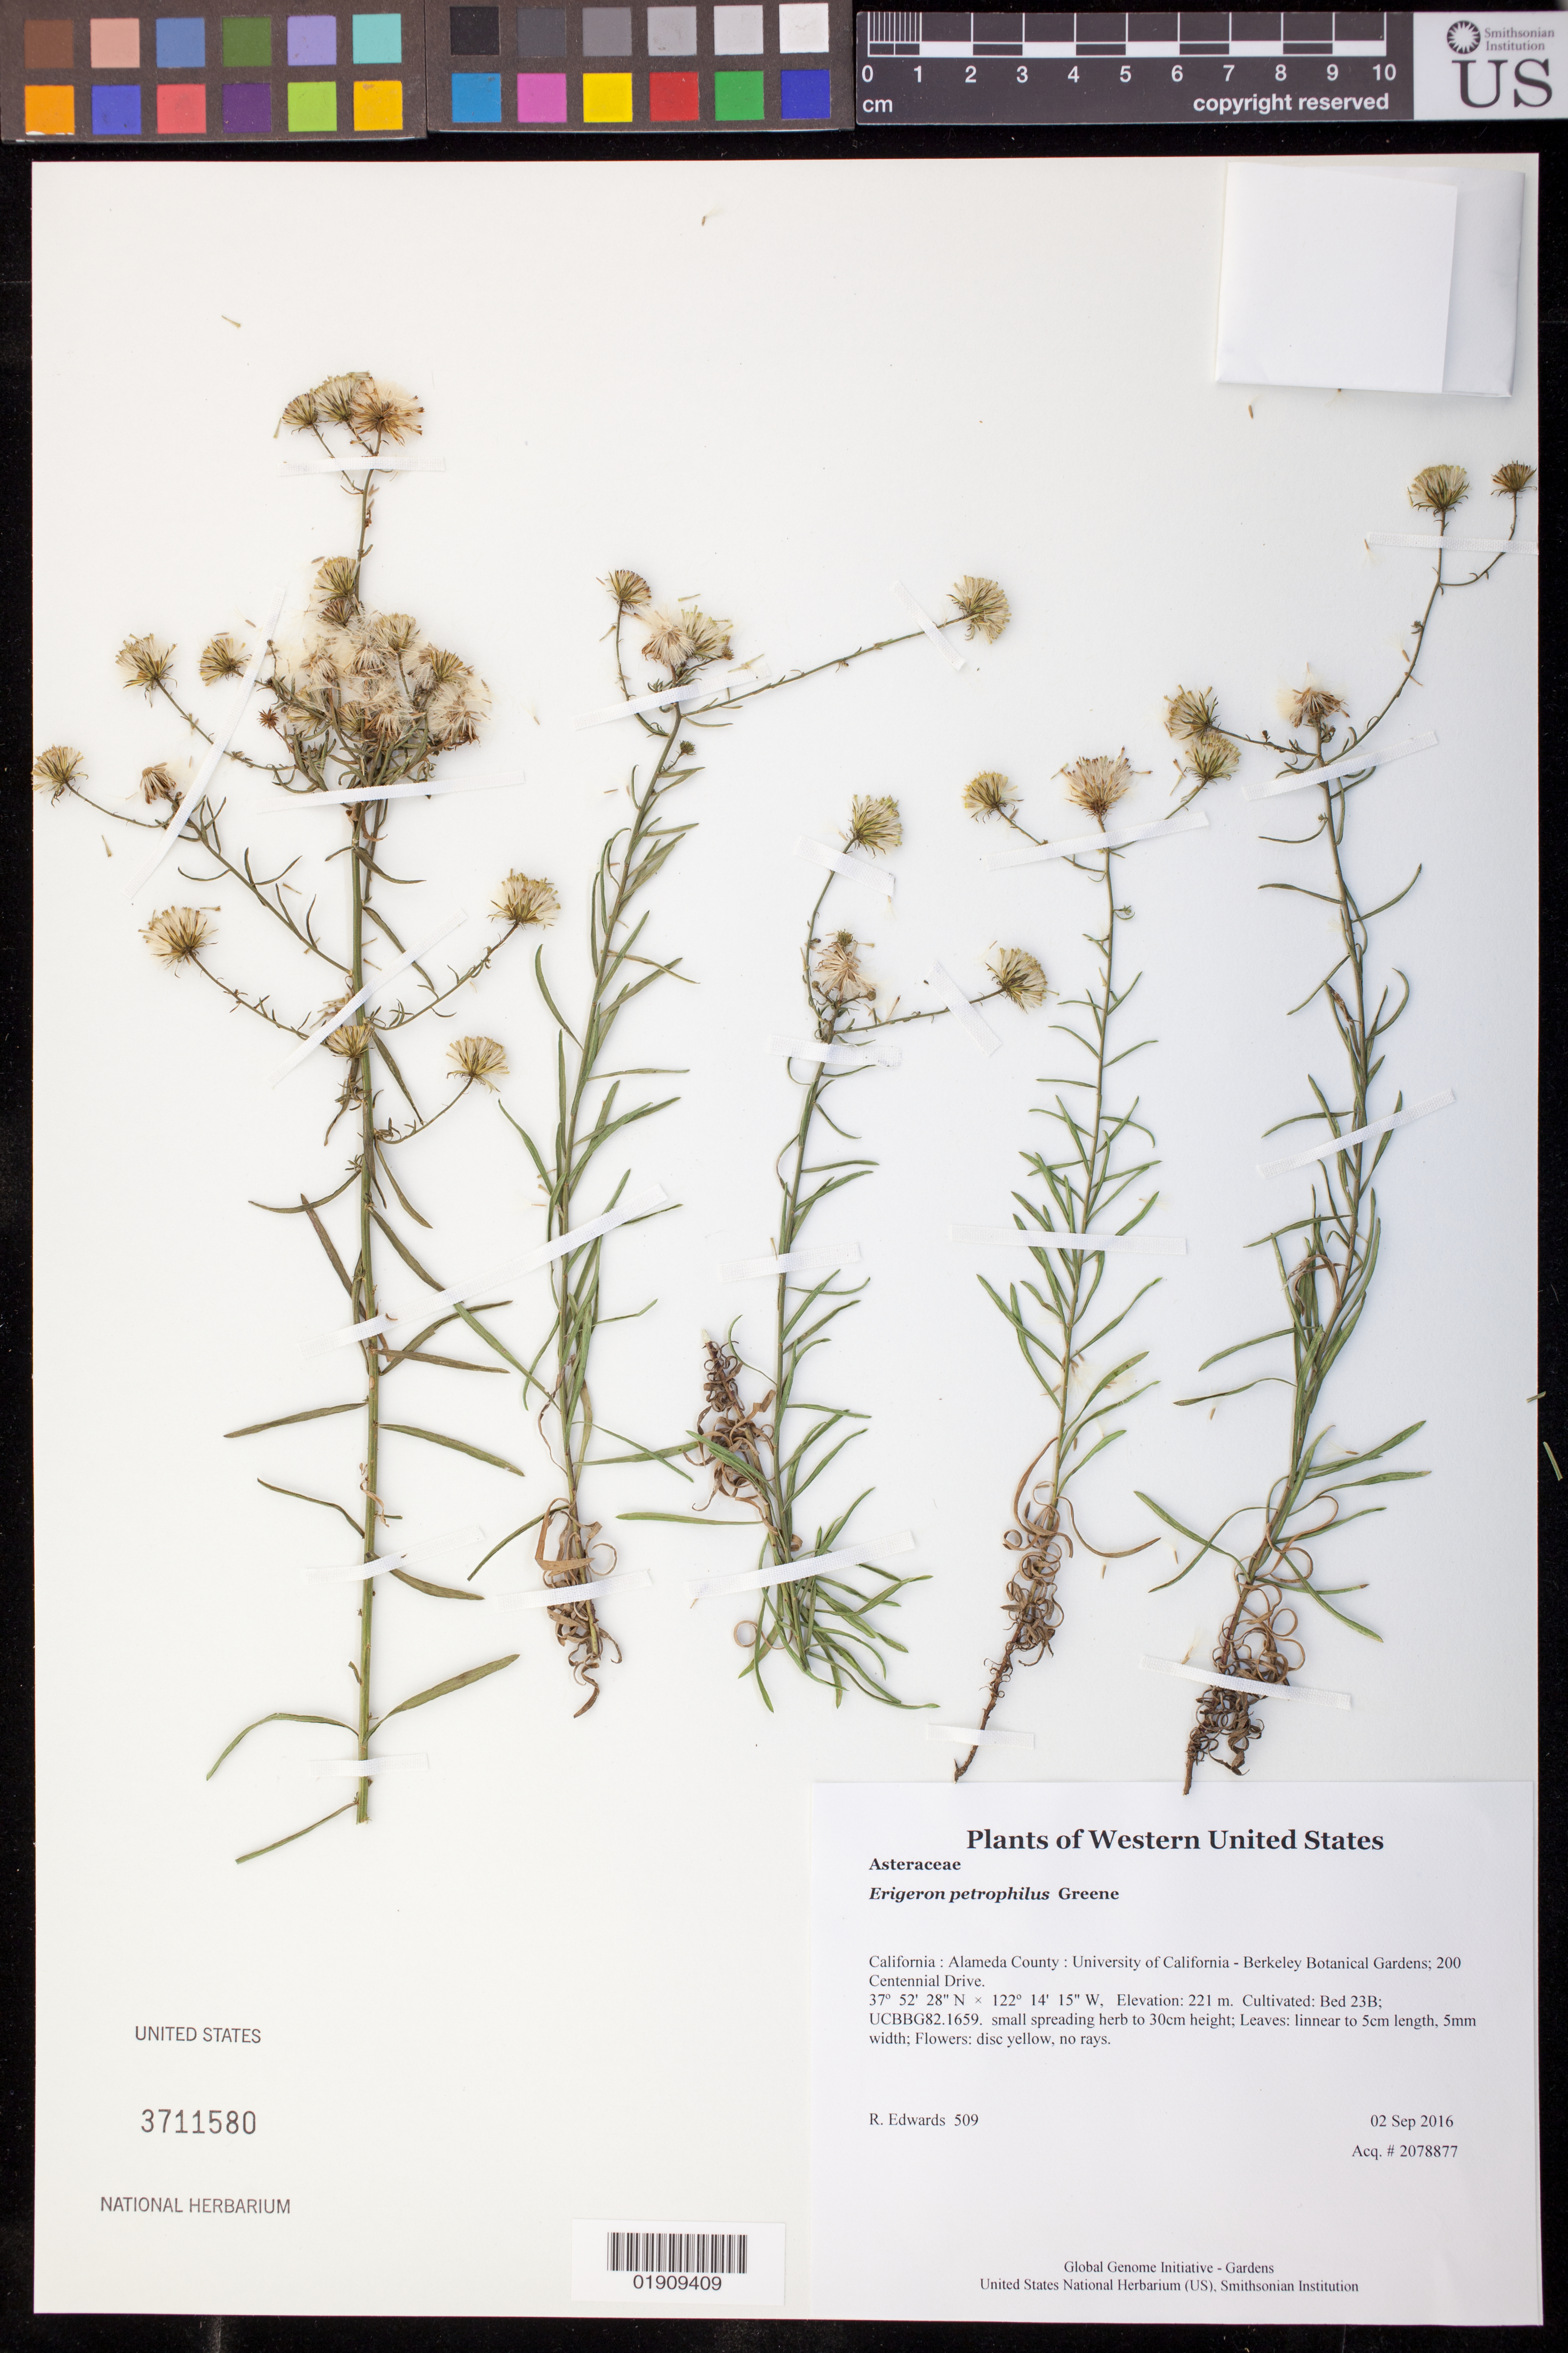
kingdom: Plantae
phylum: Tracheophyta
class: Magnoliopsida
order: Asterales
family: Asteraceae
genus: Erigeron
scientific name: Erigeron petrophilus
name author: Greene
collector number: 509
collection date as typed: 2 September 2016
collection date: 2016-09-02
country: United States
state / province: California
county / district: Alameda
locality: University of California - Berkeley Botanical Gardens; 200 Centennial Drive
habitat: Cultivated: Bed 23B; UCBBG82.1659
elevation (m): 221.2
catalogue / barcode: US 3711580